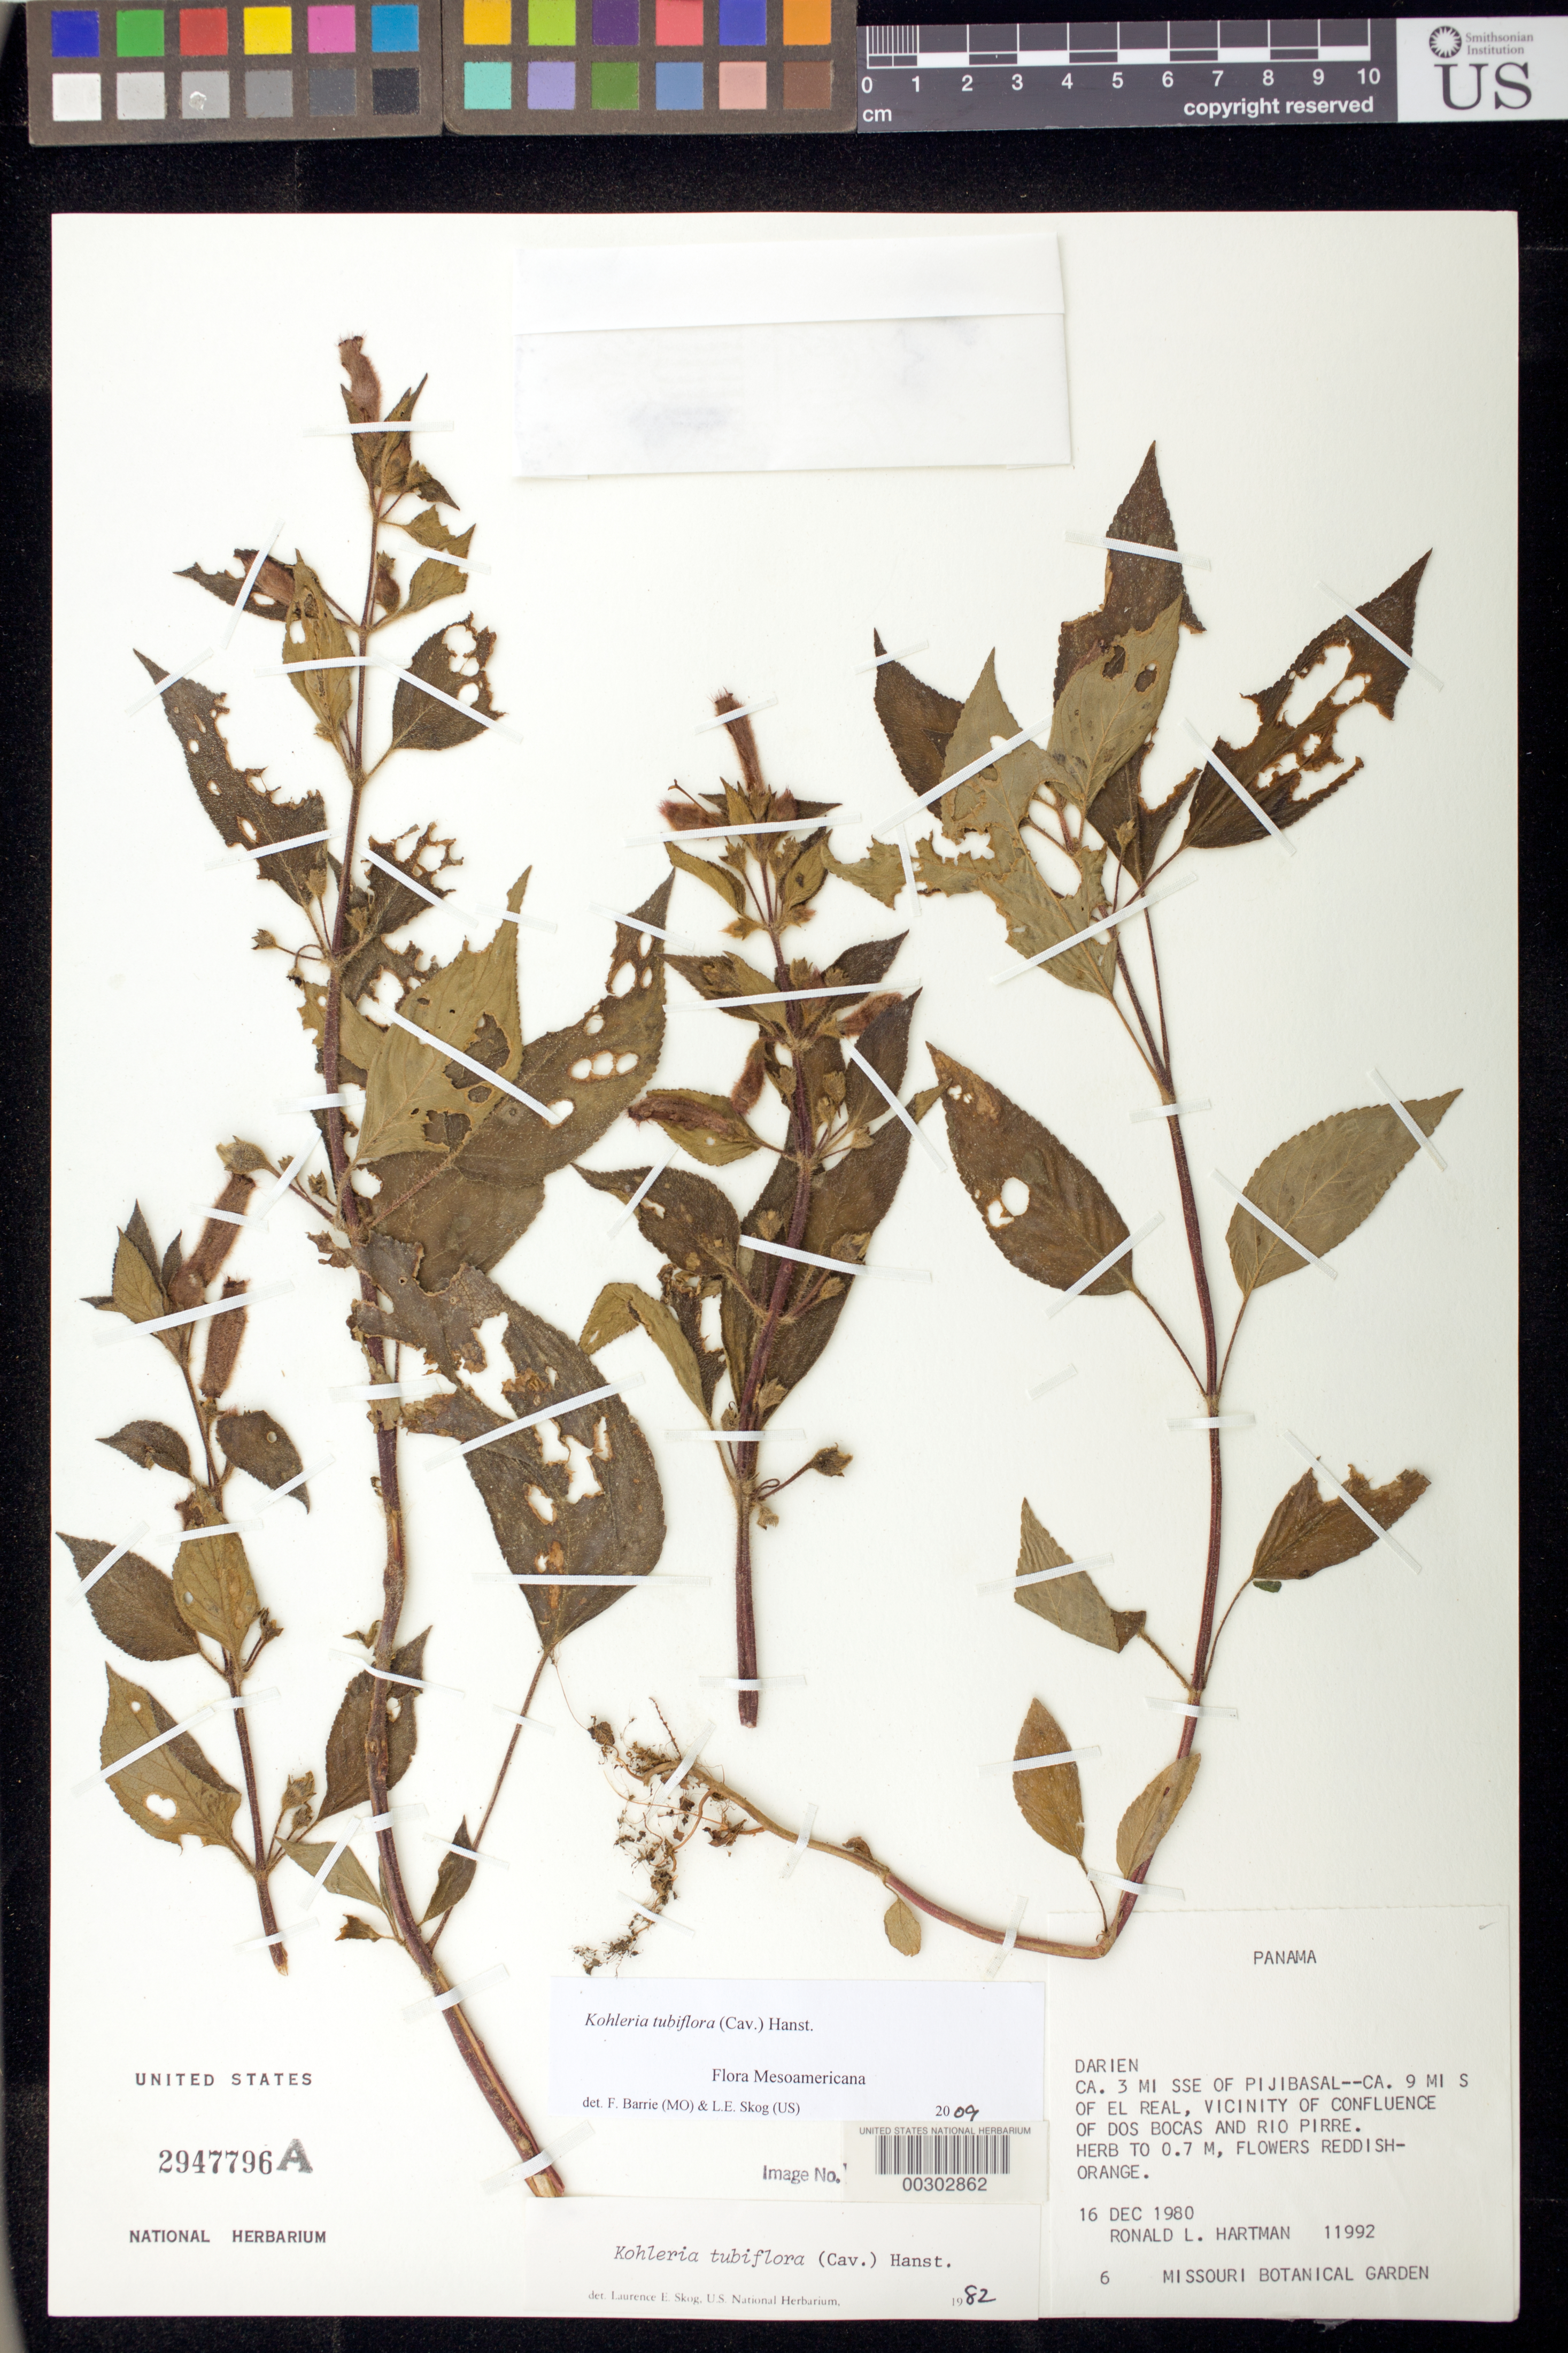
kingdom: Plantae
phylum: Tracheophyta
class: Magnoliopsida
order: Lamiales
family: Gesneriaceae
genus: Kohleria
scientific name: Kohleria tubiflora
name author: (Cav.) Hanst.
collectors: R. L. Hartman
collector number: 11992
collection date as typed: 16 Dec 1980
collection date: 1980-12-16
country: Panama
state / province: Darién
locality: Ca 3 mi SSE of Pijibasal--ca 9 mi S of El Real, vicinity of confluence of dos Bocas and Rio Pirre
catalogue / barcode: US 2947796A